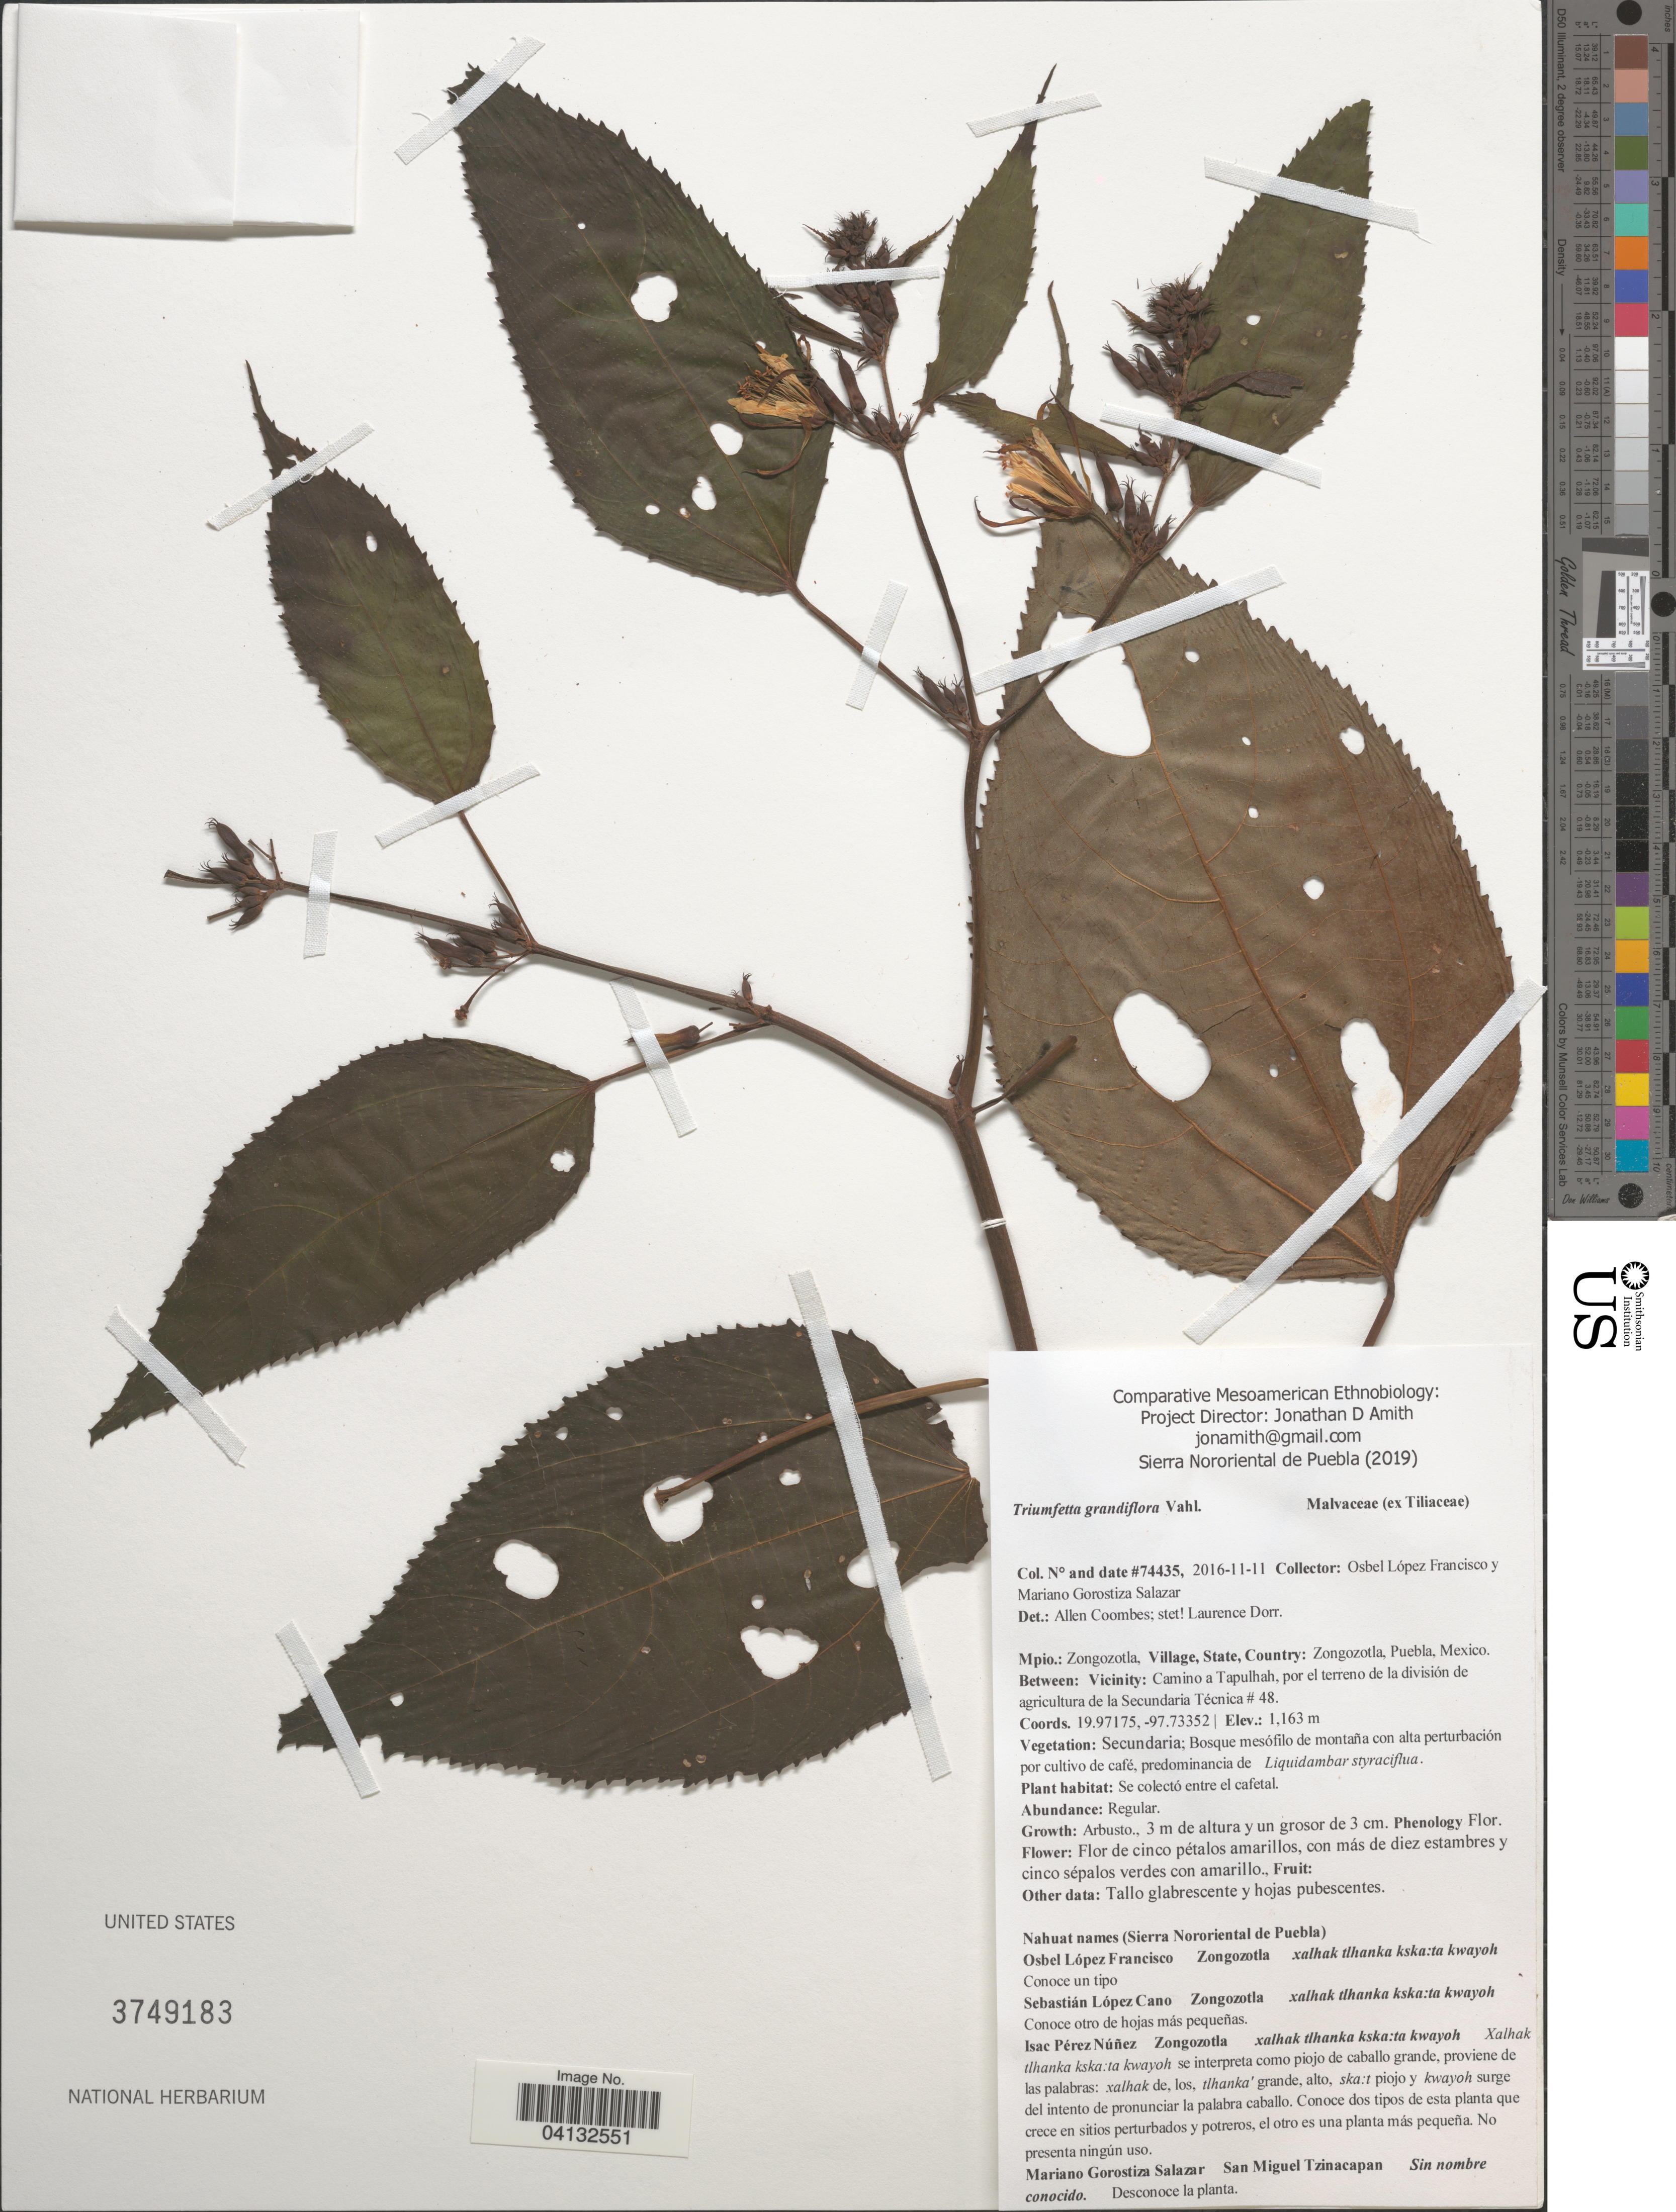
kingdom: Plantae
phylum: Tracheophyta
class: Magnoliopsida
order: Malvales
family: Malvaceae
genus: Triumfetta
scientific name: Triumfetta grandiflora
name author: Vahl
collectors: O. Francisco & M. Gorostiza S.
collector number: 74435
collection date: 2016-11-11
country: Mexico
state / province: Puebla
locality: Mpio.: Zongozotla, Village: Zongozotla. Between: Vicinity: Camino a Tapulhah, por el terreno de la división de agricultura de la Secundaria Técnica # 48.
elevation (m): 1163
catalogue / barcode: US 3749183